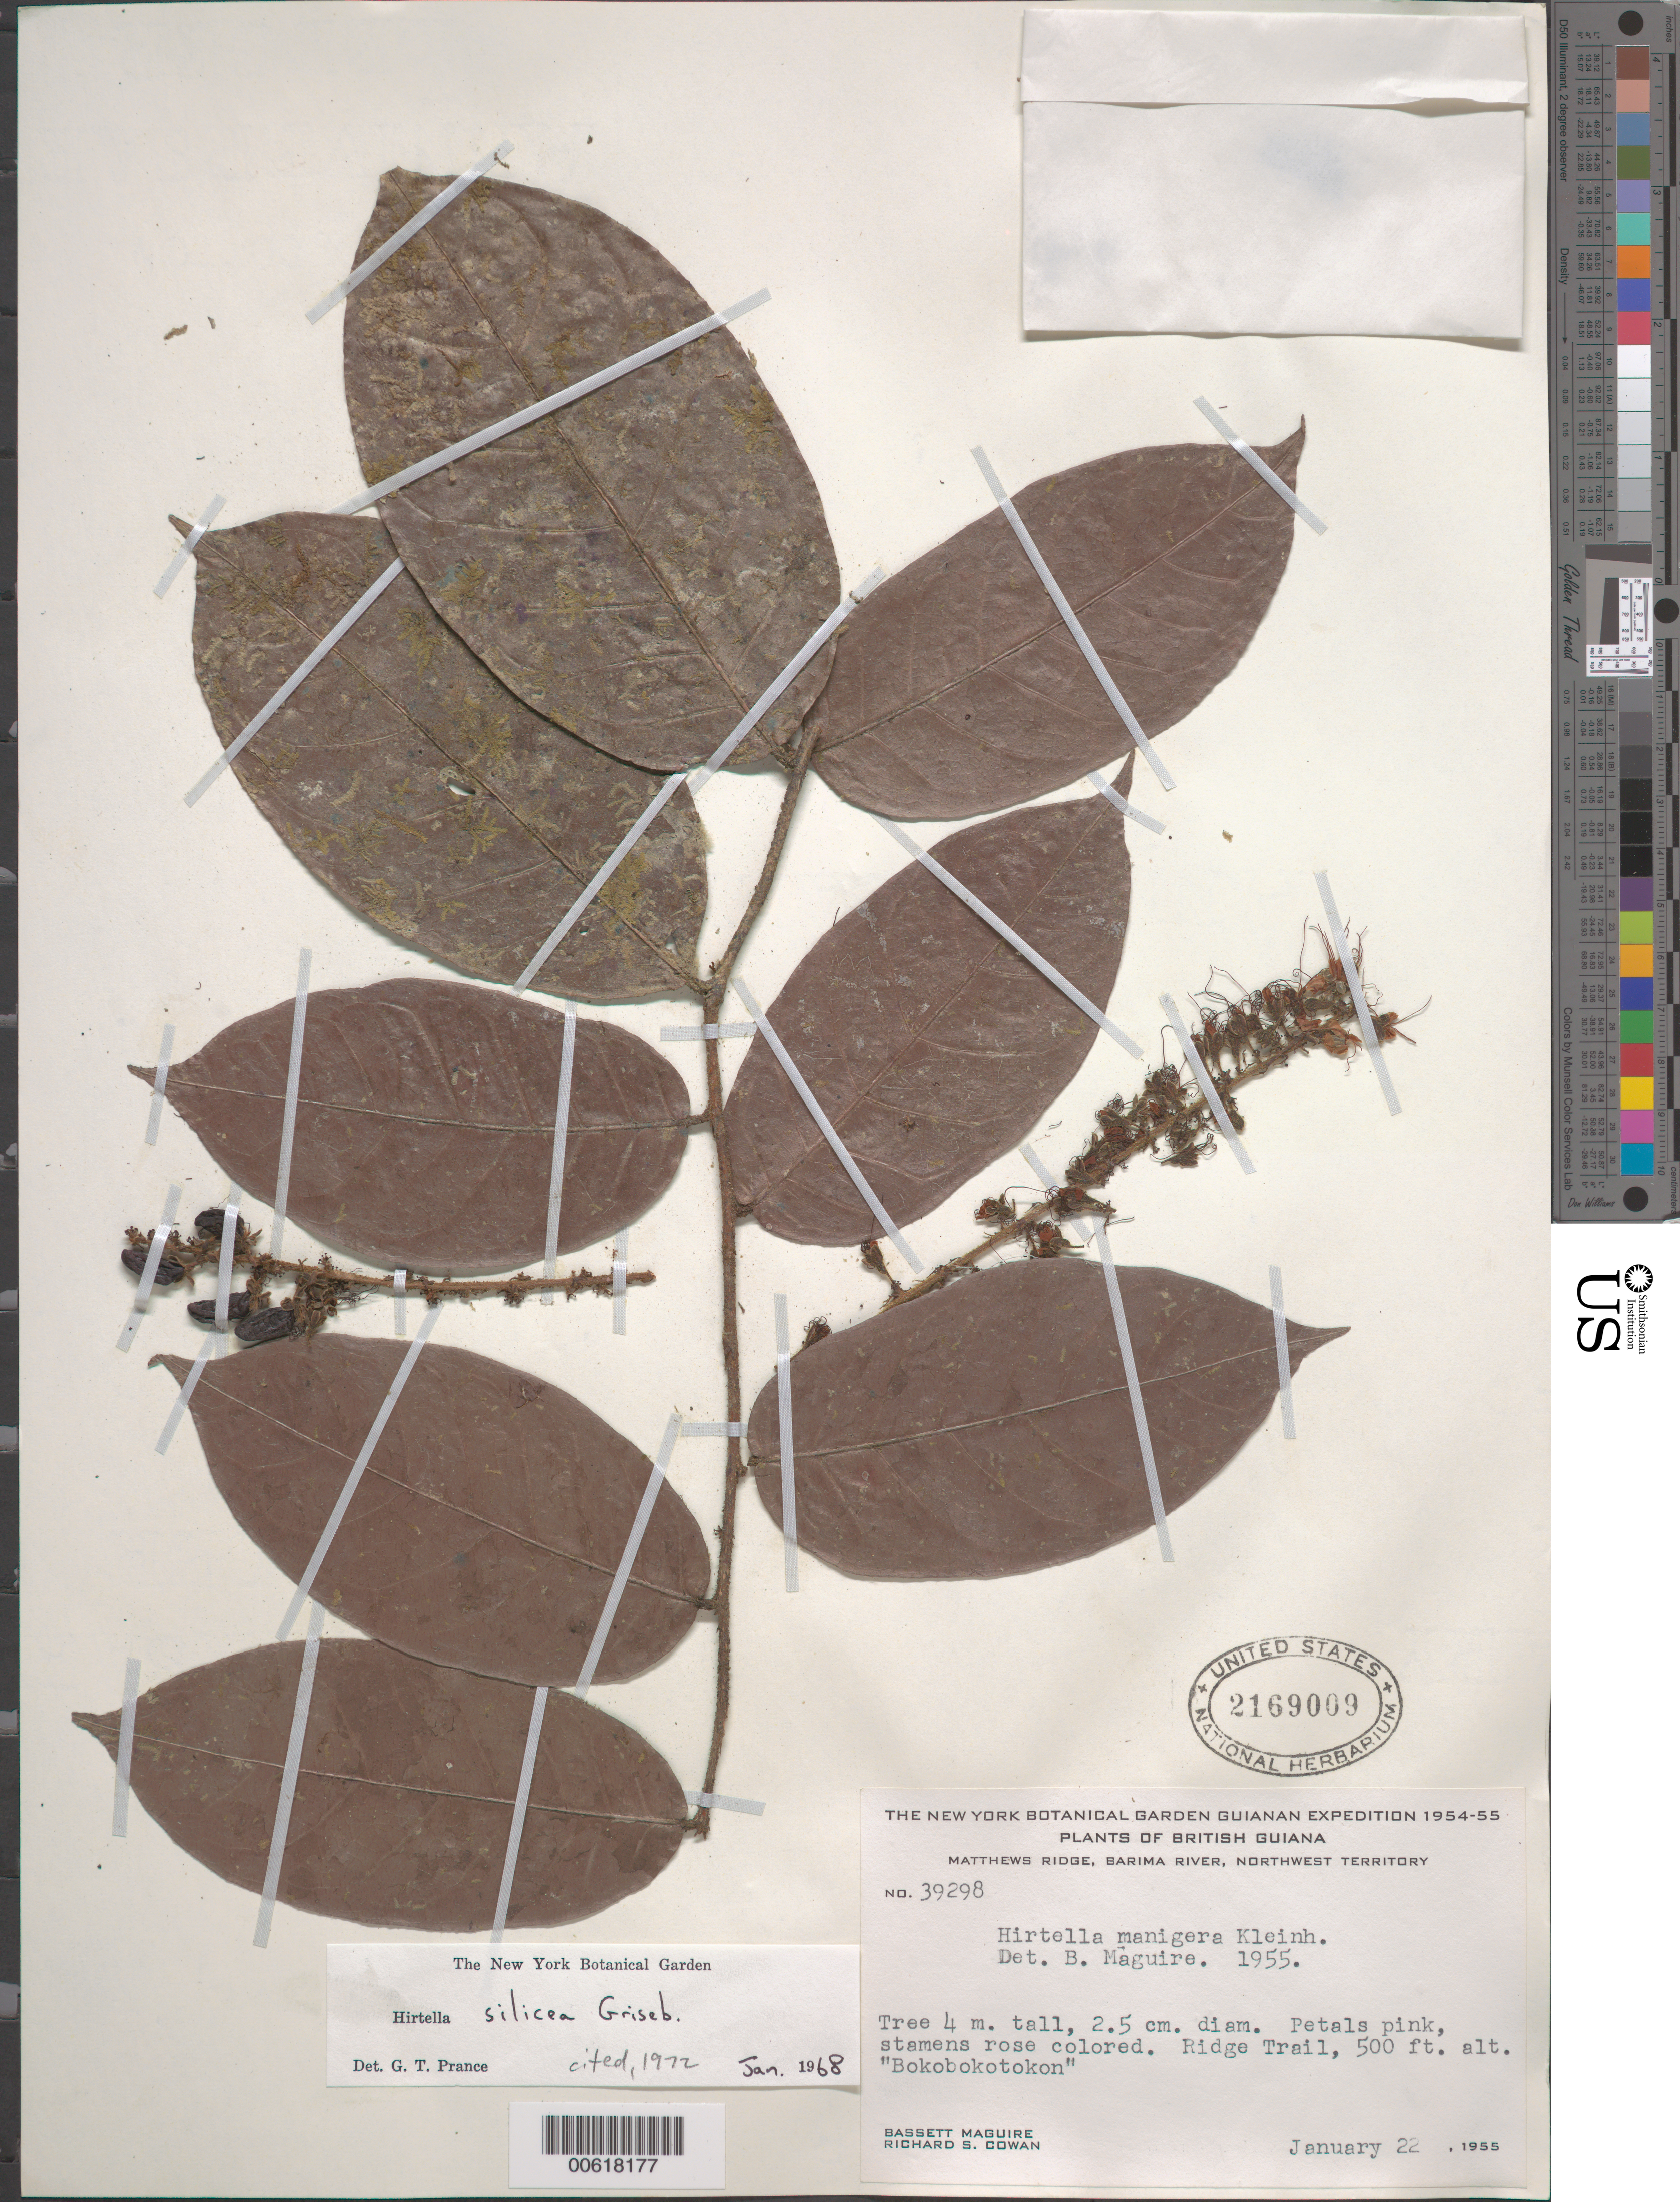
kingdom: Plantae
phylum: Tracheophyta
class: Magnoliopsida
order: Malpighiales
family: Chrysobalanaceae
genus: Hirtella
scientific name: Hirtella silicea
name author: Griseb.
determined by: Prance, G. T.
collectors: B. Maguire & R. S. Cowan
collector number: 39298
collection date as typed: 22-Jan-55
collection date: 1955-01-22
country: Guyana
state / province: Barima-Waini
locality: Barima R., Matthews Ridge, Ridge Trail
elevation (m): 107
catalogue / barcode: US 2169009